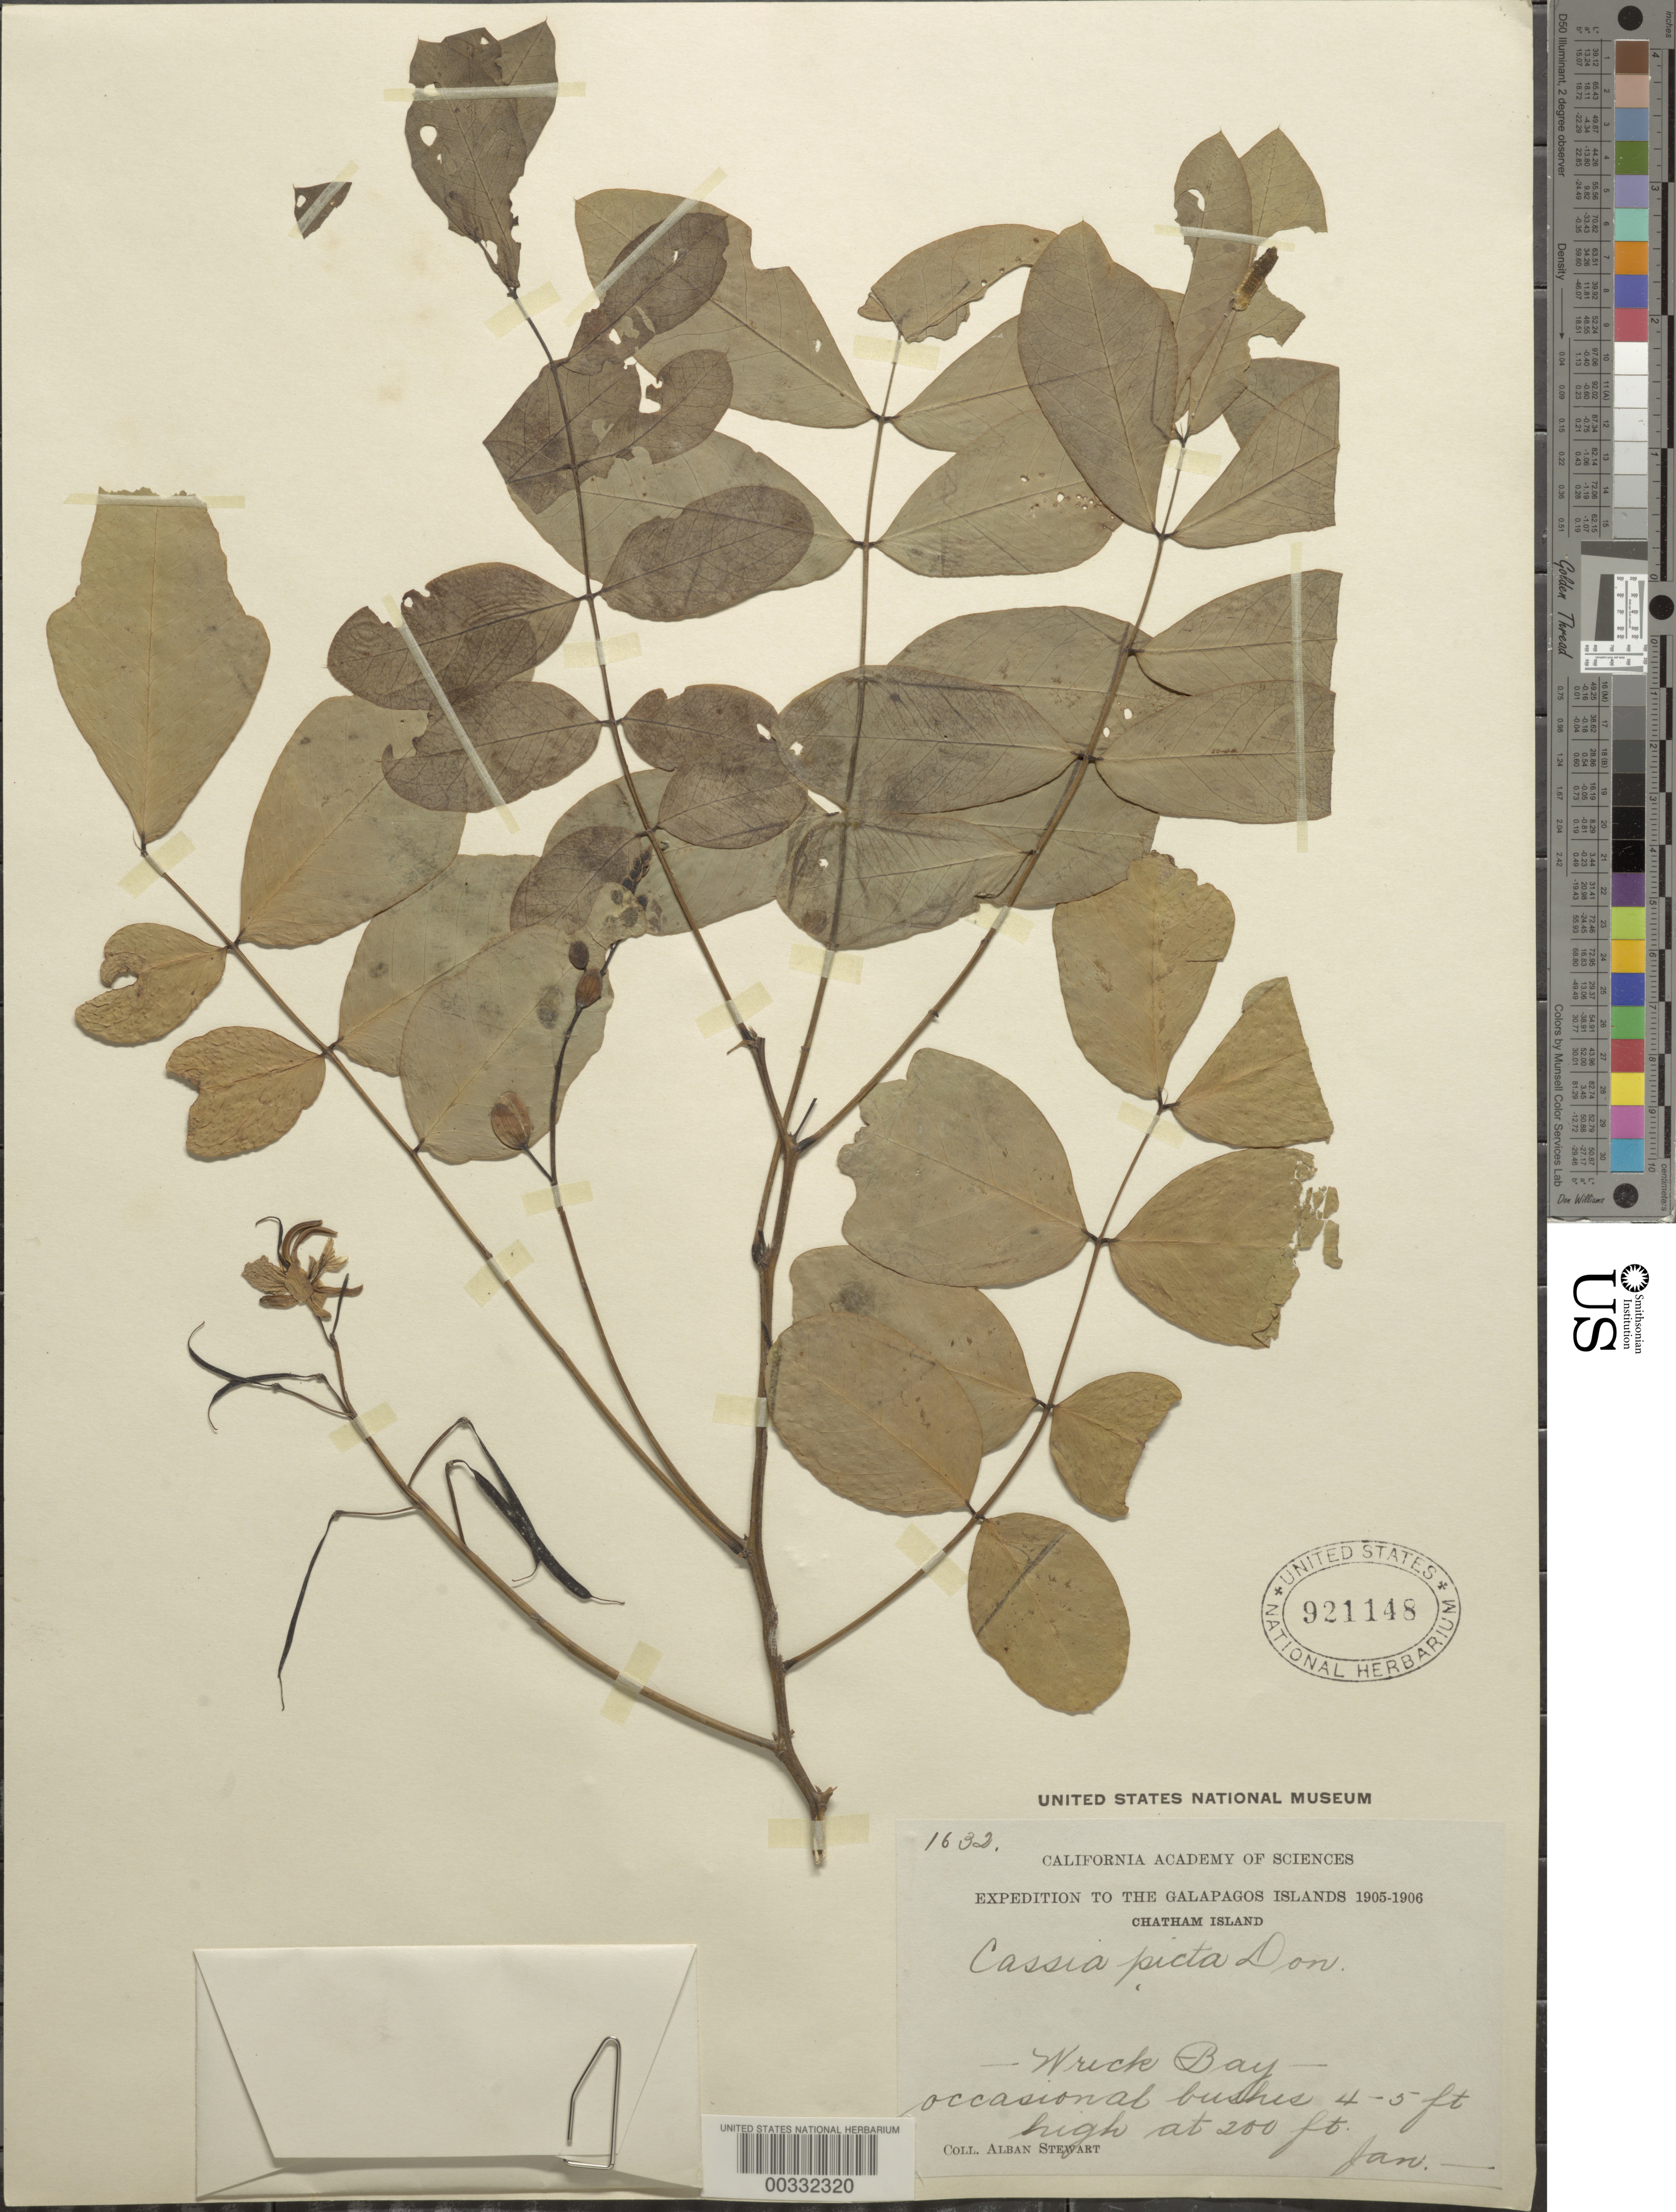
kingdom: Plantae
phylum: Tracheophyta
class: Magnoliopsida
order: Fabales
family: Fabaceae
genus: Senna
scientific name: Senna pistaciifolia var. picta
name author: (G. Don) H.S. Irwin & Barneby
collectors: A. Stewart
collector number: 1632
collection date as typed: Jan 1905 or -- Jan 1906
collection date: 1905-01 or 1906-01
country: Ecuador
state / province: Colón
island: San Cristóbal [Chatham]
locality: Wreck Bay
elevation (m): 61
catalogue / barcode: US 921148